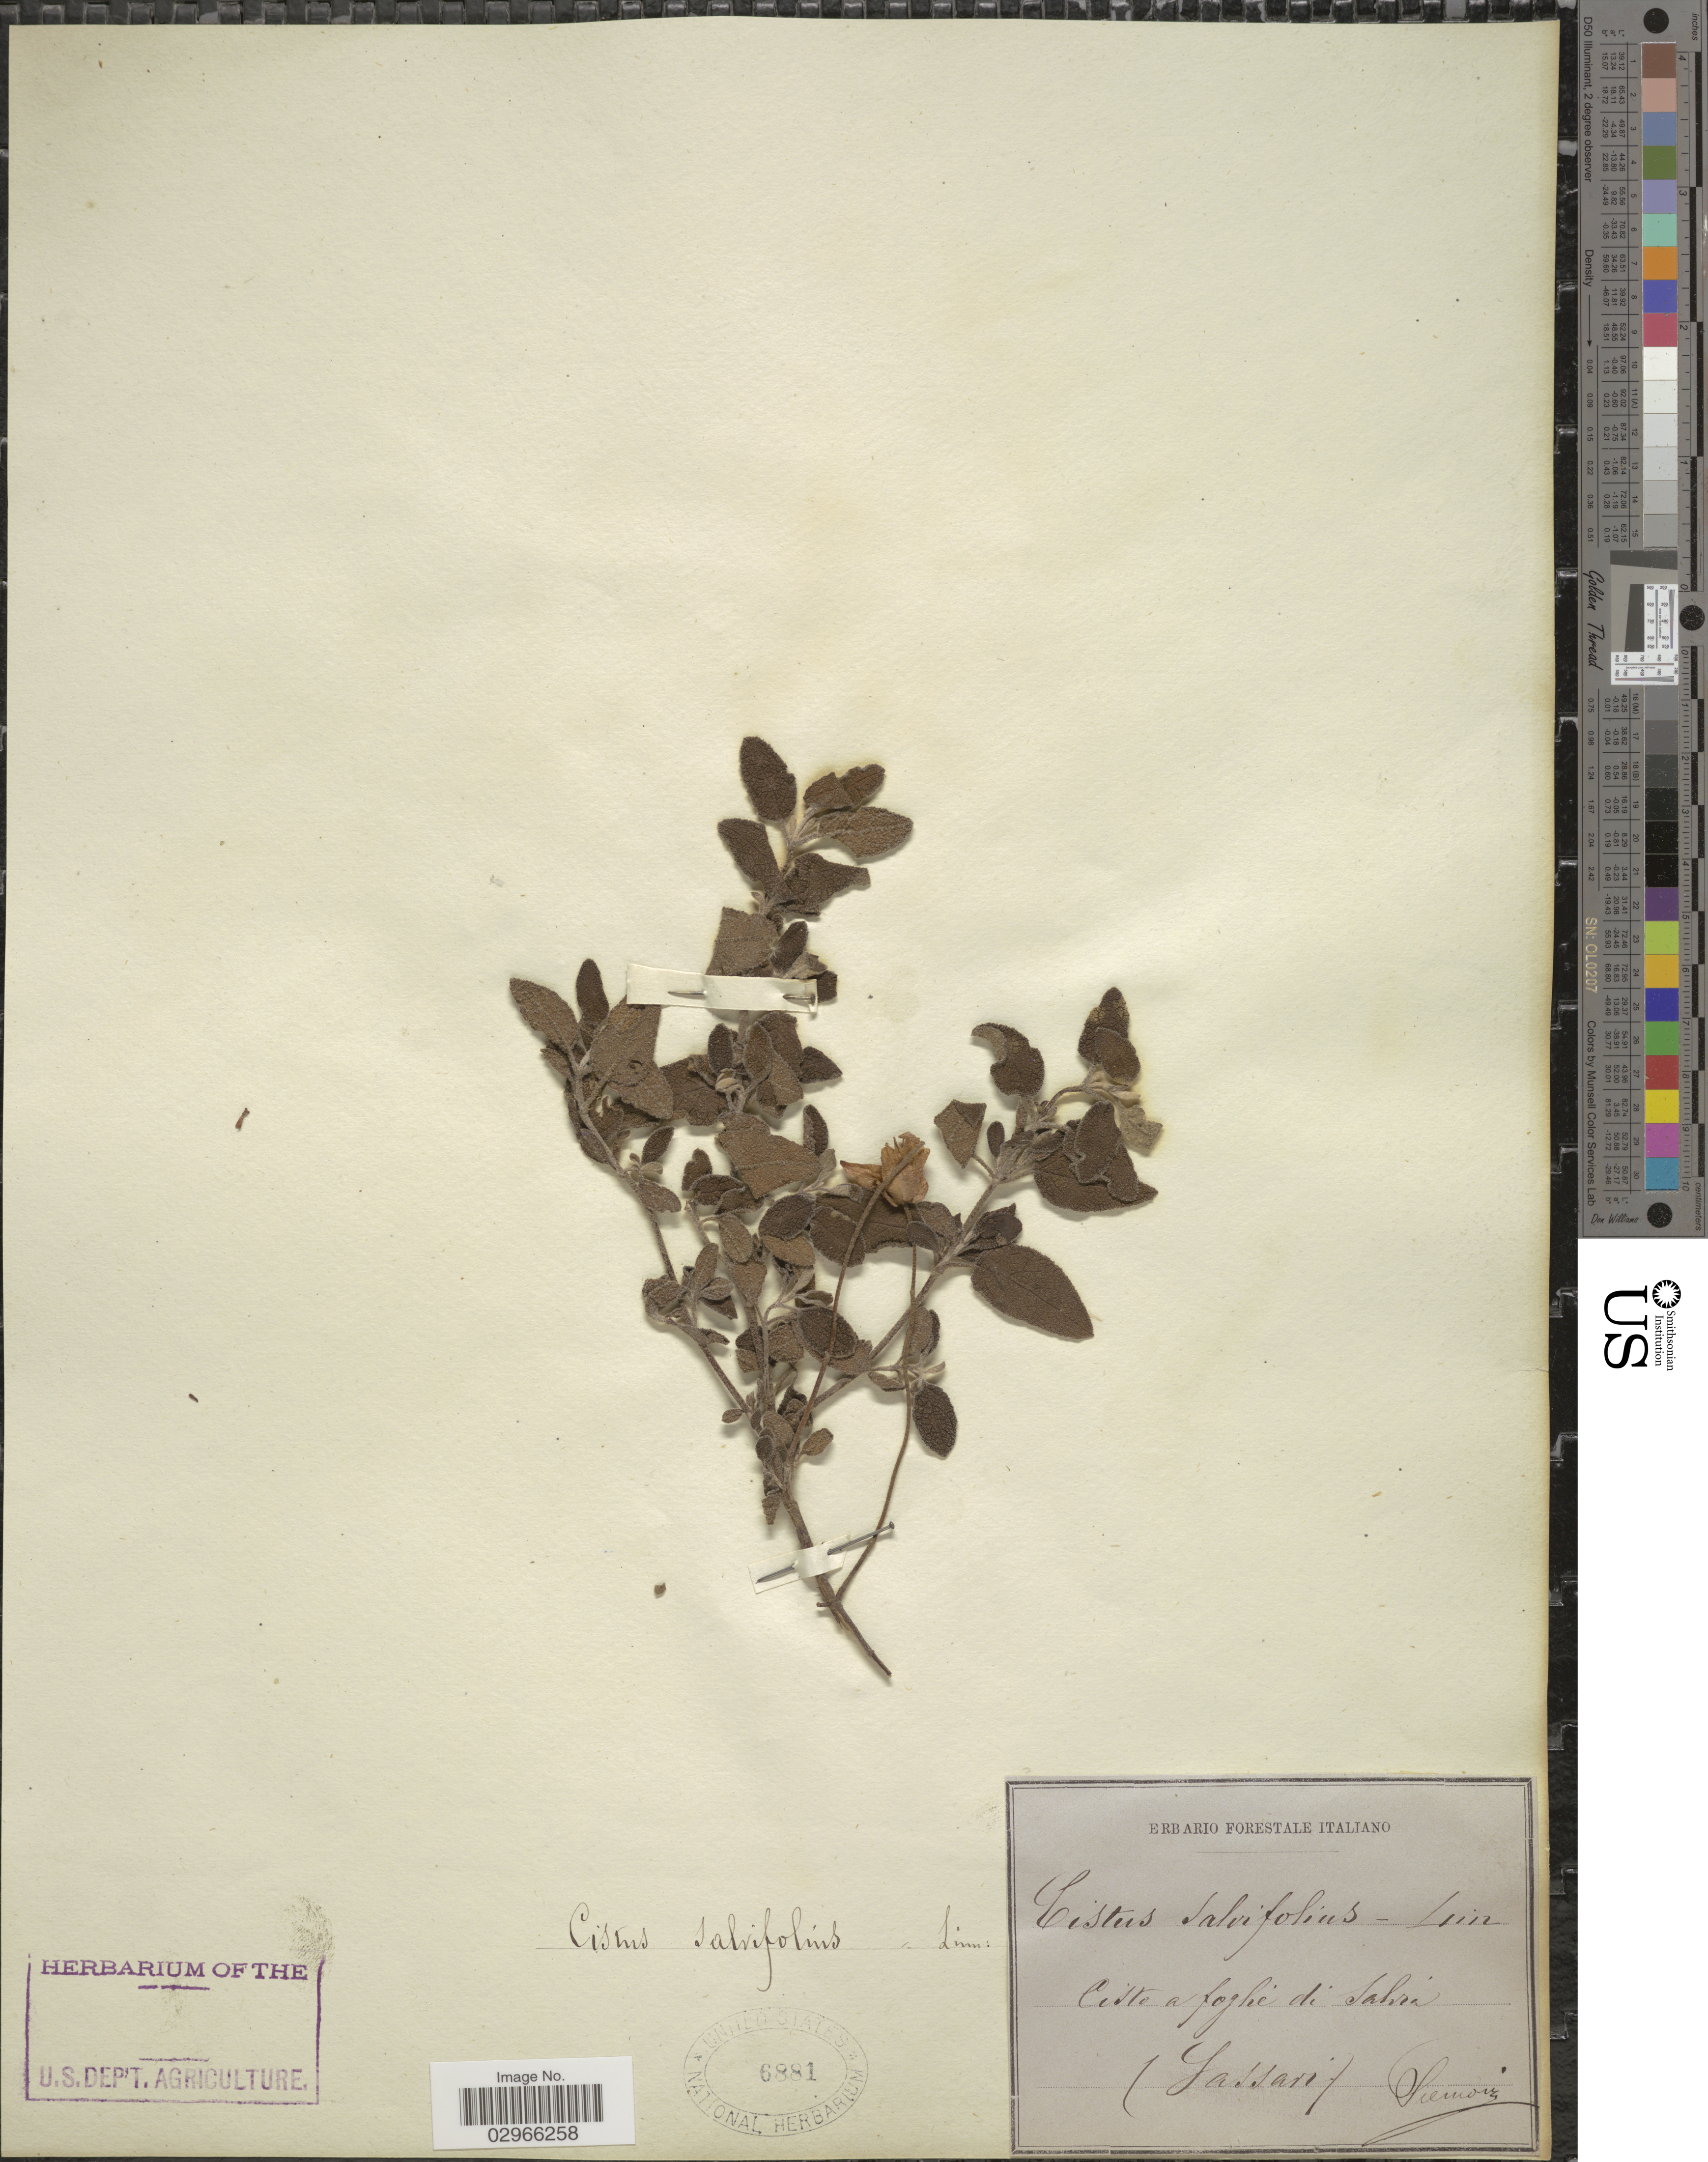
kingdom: Plantae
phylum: Tracheophyta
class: Magnoliopsida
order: Malvales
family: Cistaceae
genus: Cistus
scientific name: Cistus salviifolius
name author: L.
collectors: Renvoize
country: Italy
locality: Ciste foghe di Sahra. (Sassari).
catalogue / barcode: US 6881